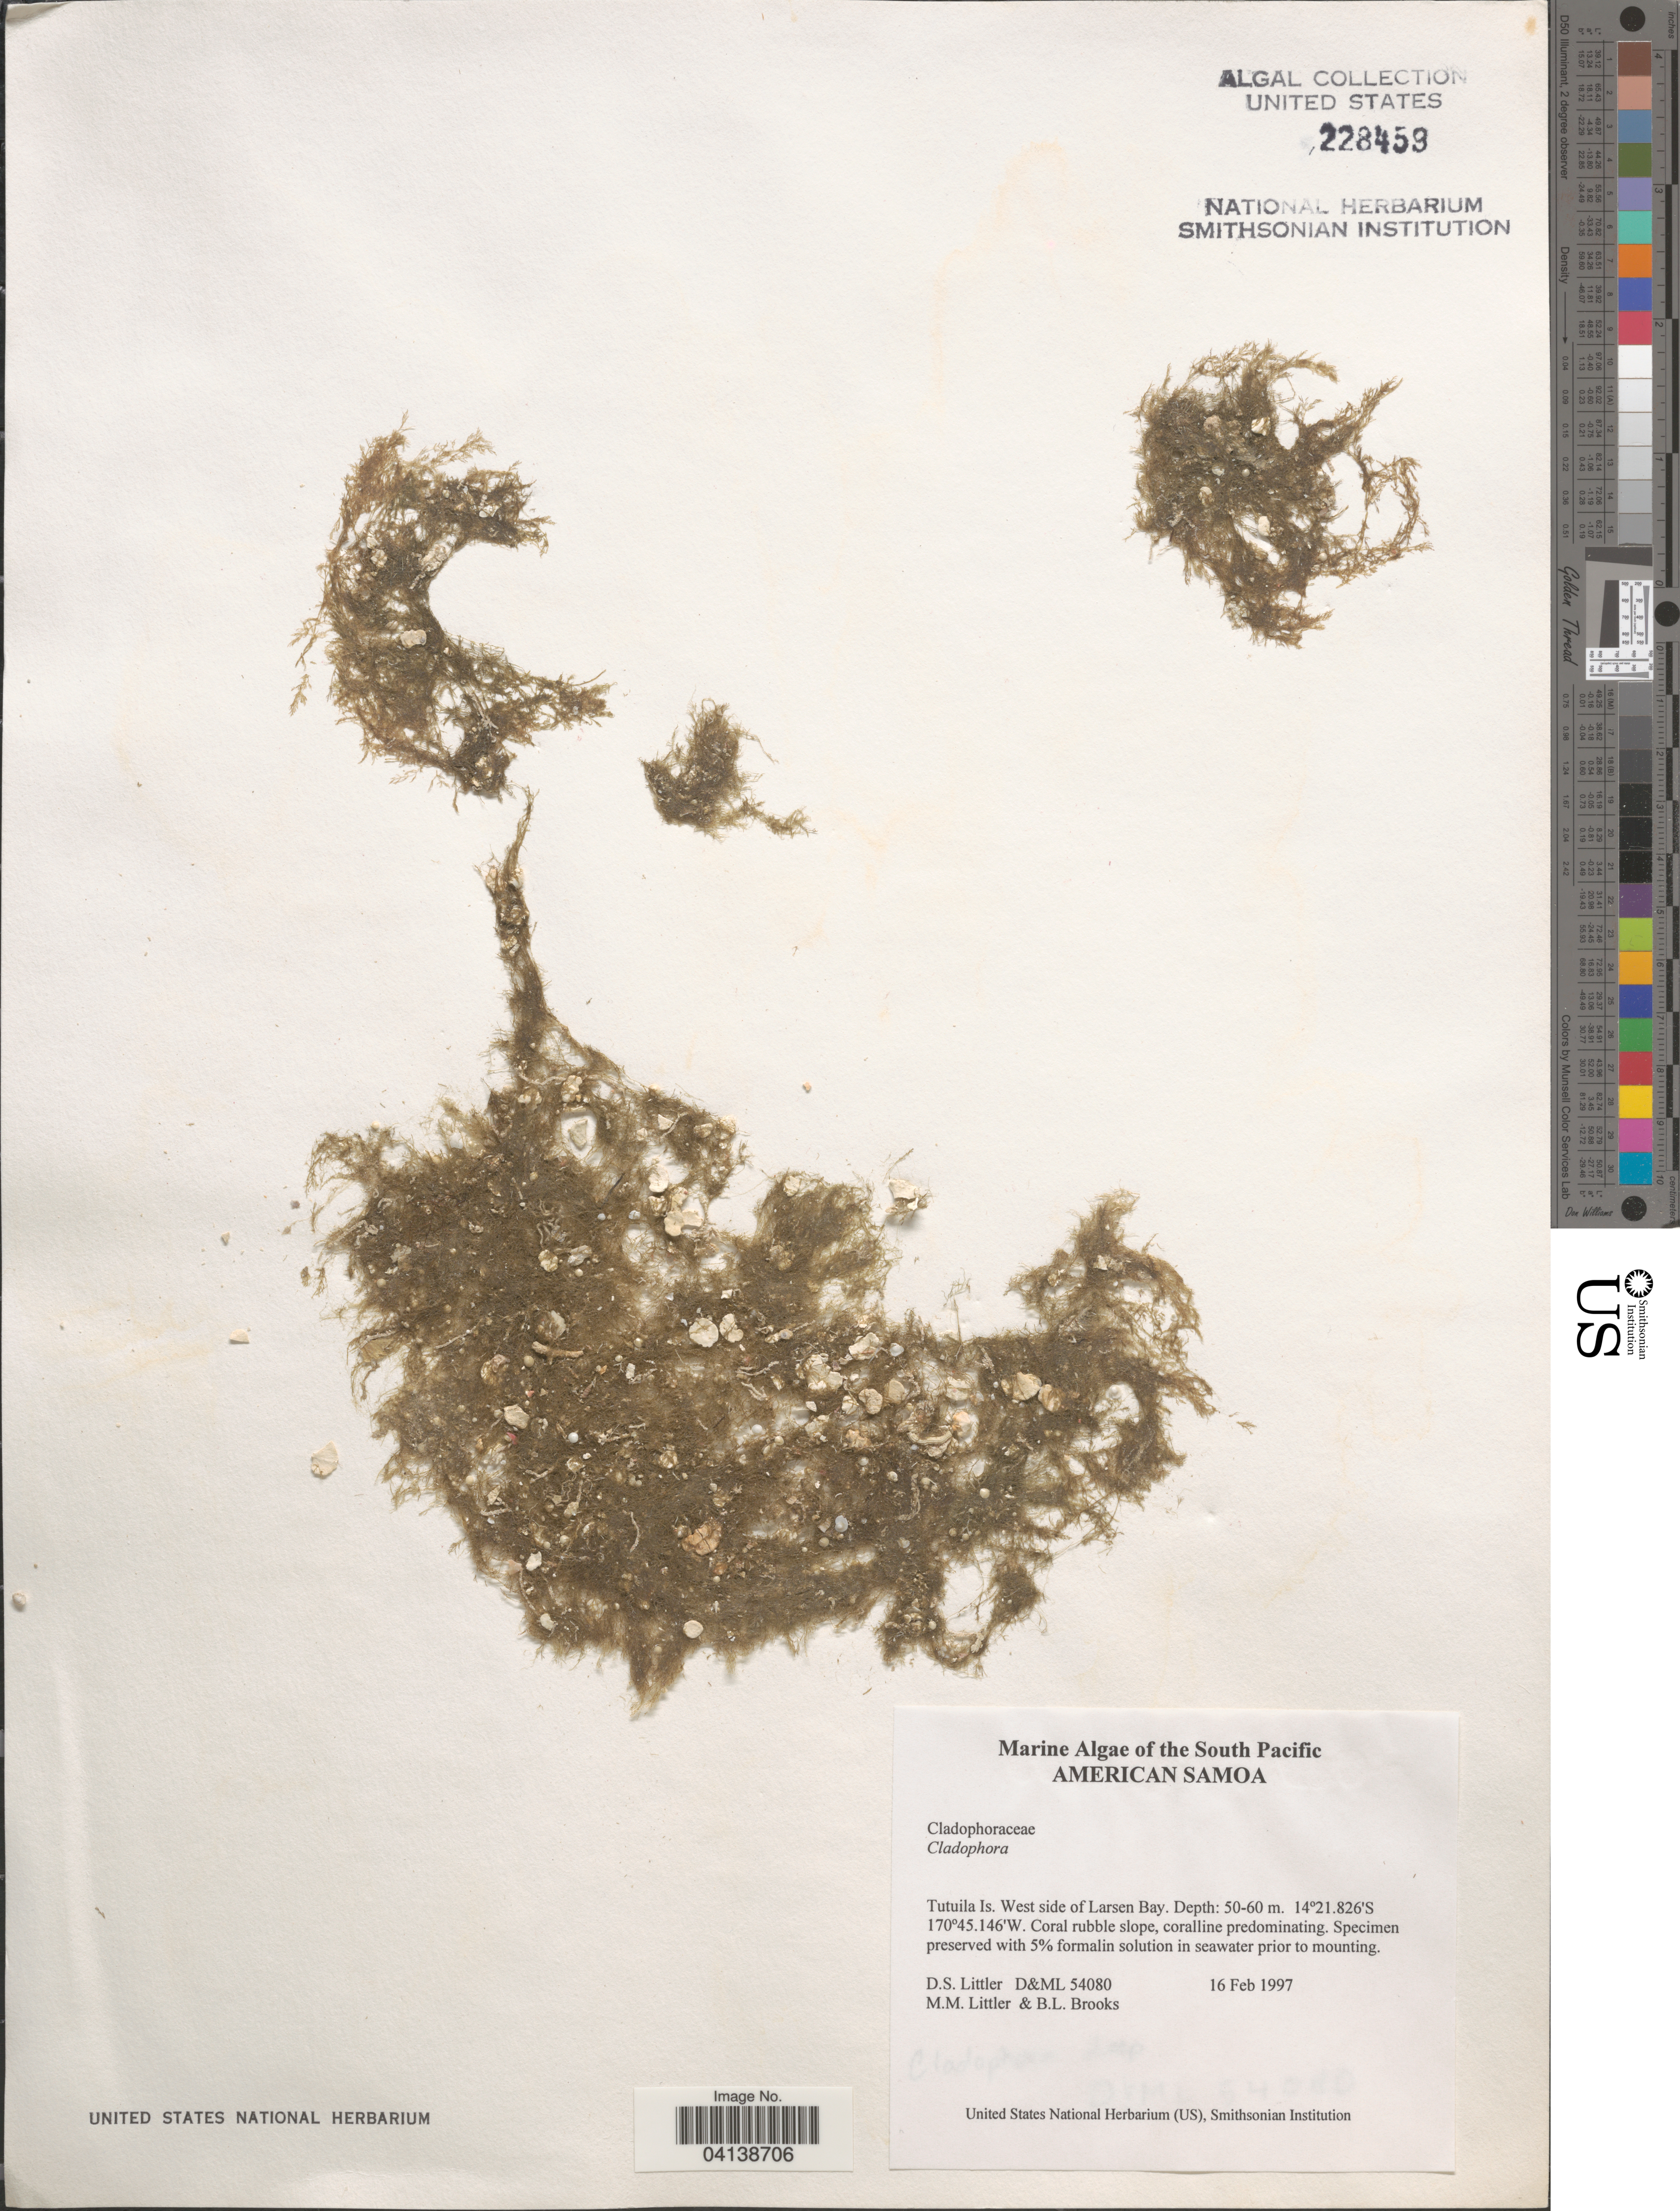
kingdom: Plantae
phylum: Chlorophyta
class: Ulvophyceae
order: Cladophorales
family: Cladophoraceae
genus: Cladophora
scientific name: Cladophora sp.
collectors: D. S. Littler & B. Brooks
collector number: D&ML54080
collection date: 1997-02-16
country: American Samoa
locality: South Pacific. Tutuila Is. West side of Larsen Bay.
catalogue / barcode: US 228459